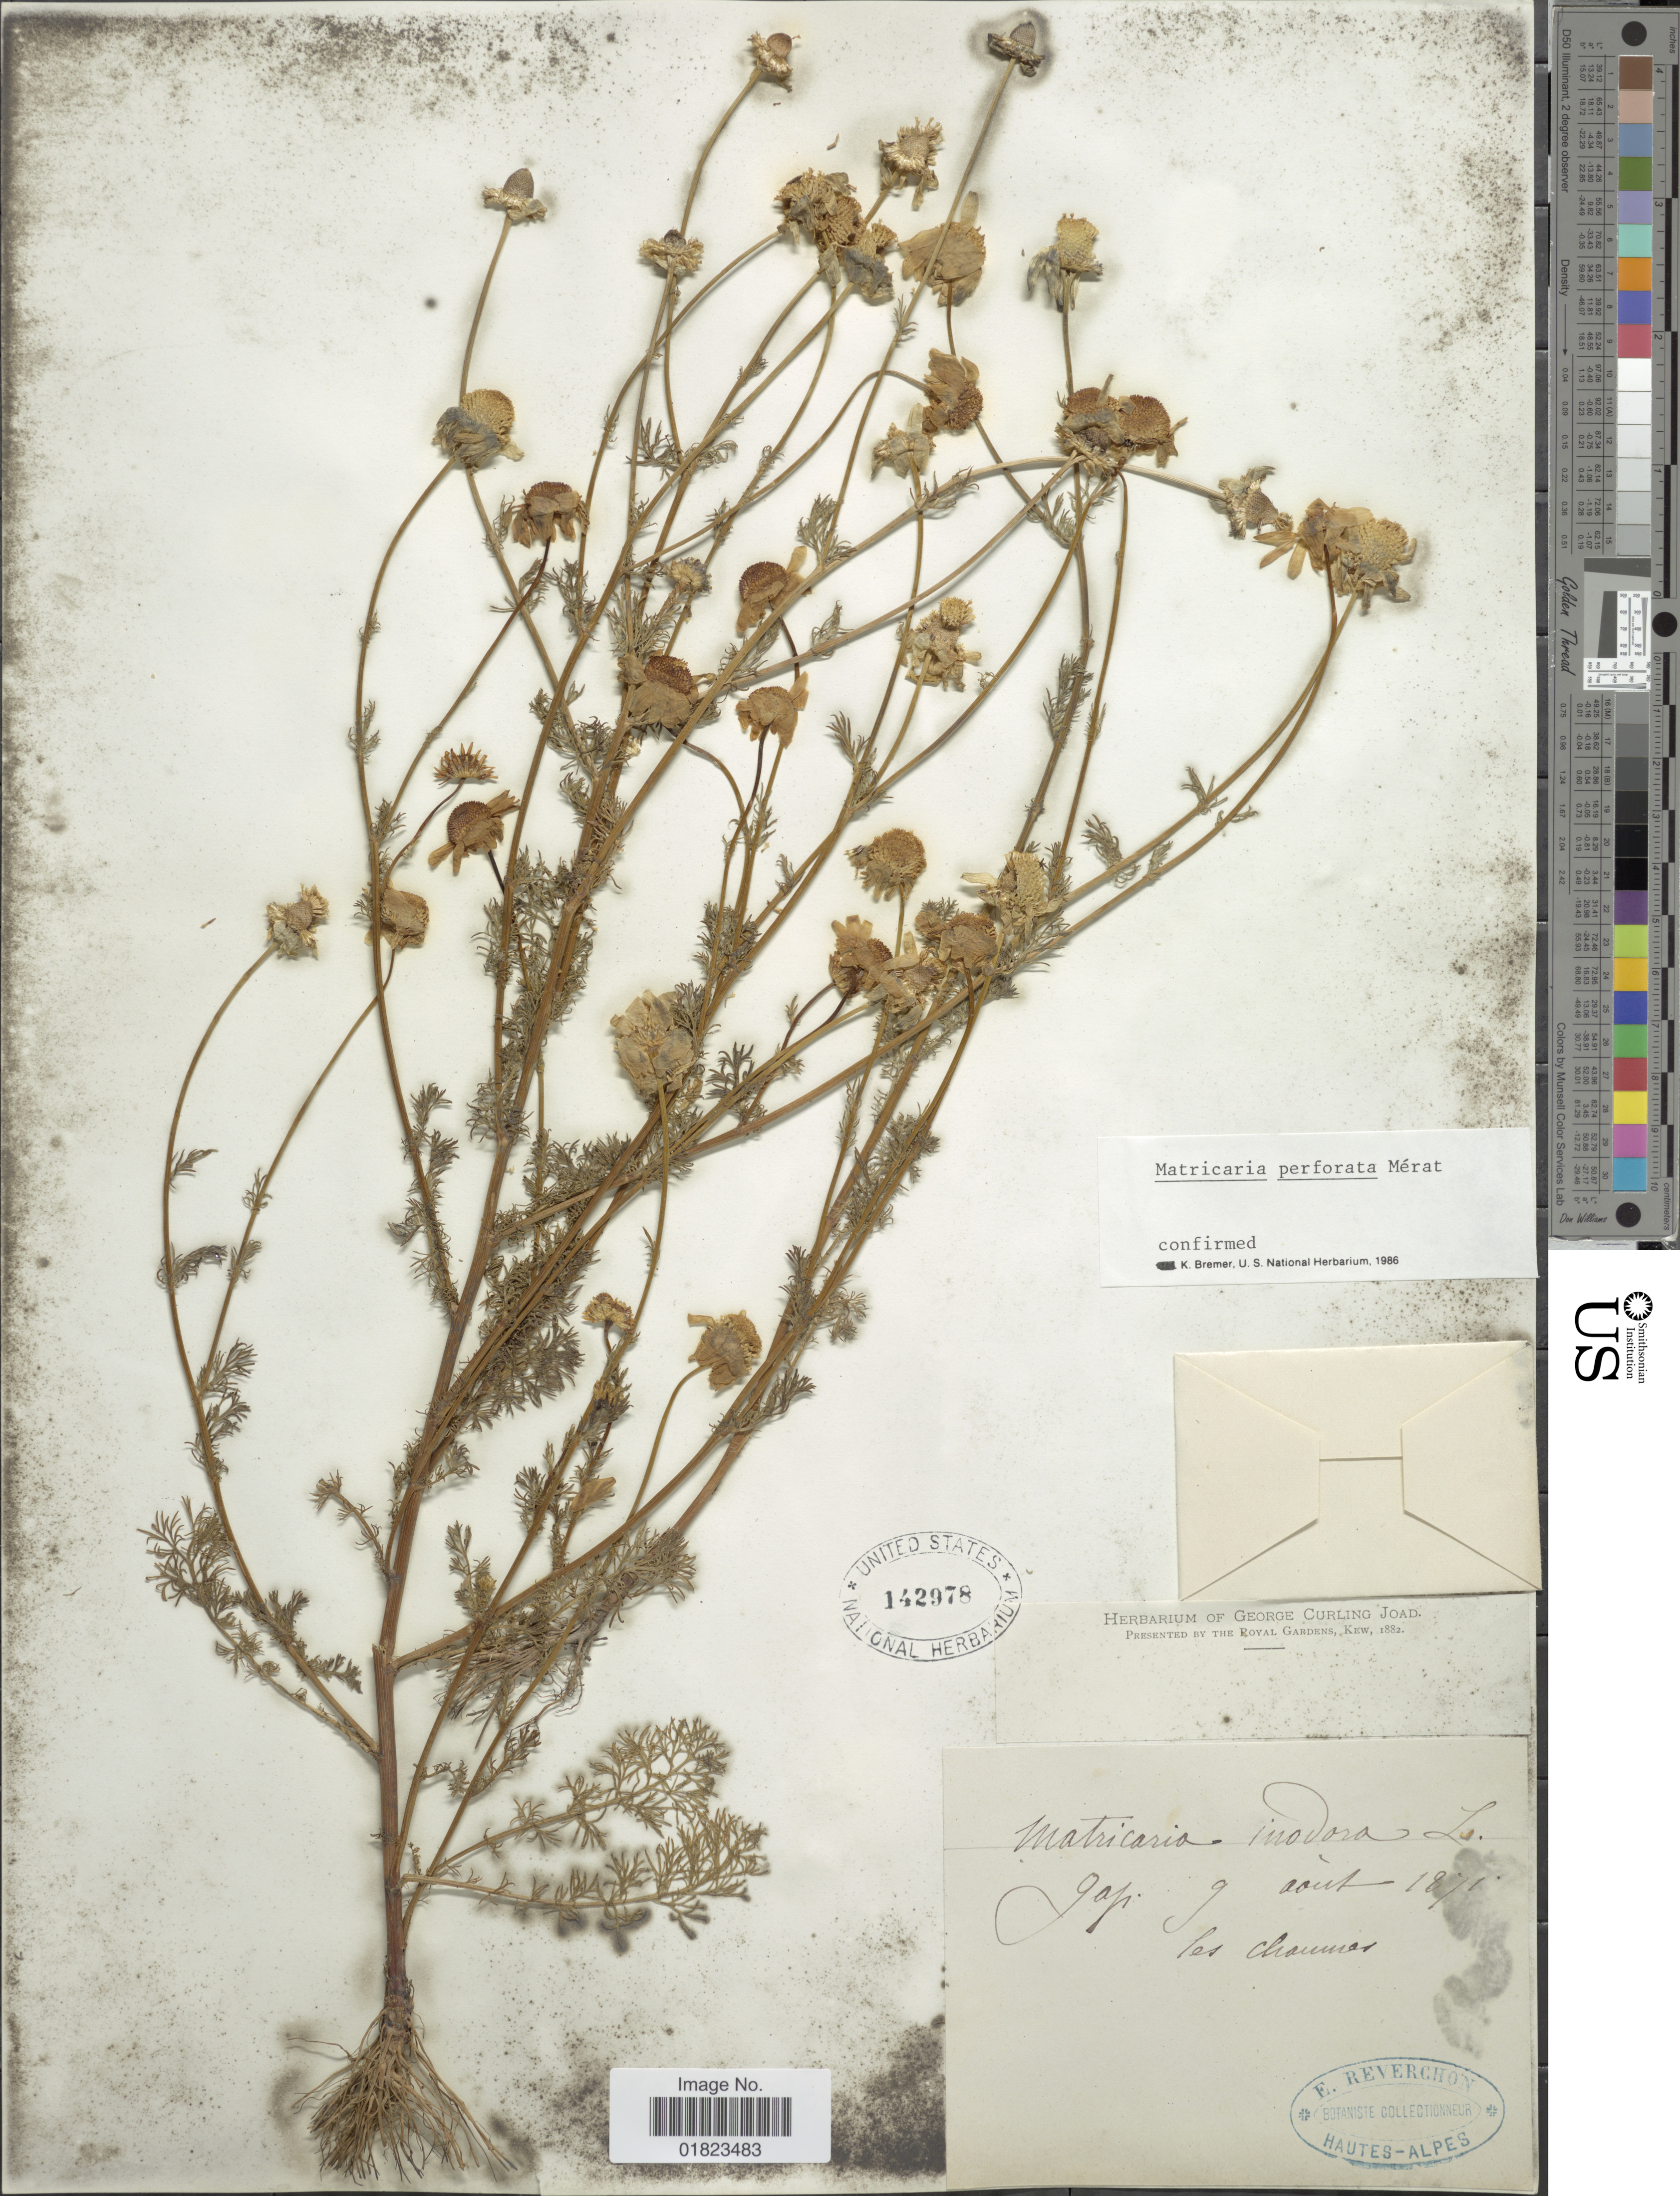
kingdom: Plantae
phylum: Tracheophyta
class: Magnoliopsida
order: Asterales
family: Asteraceae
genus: Tripleurospermum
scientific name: Tripleurospermum perforatum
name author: (Mérat) Laínz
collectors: E. Reverchon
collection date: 1871-08-09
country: France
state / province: Provence-Alpes-Côte d'Azur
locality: Gap, les Chaumes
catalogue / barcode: US 142978